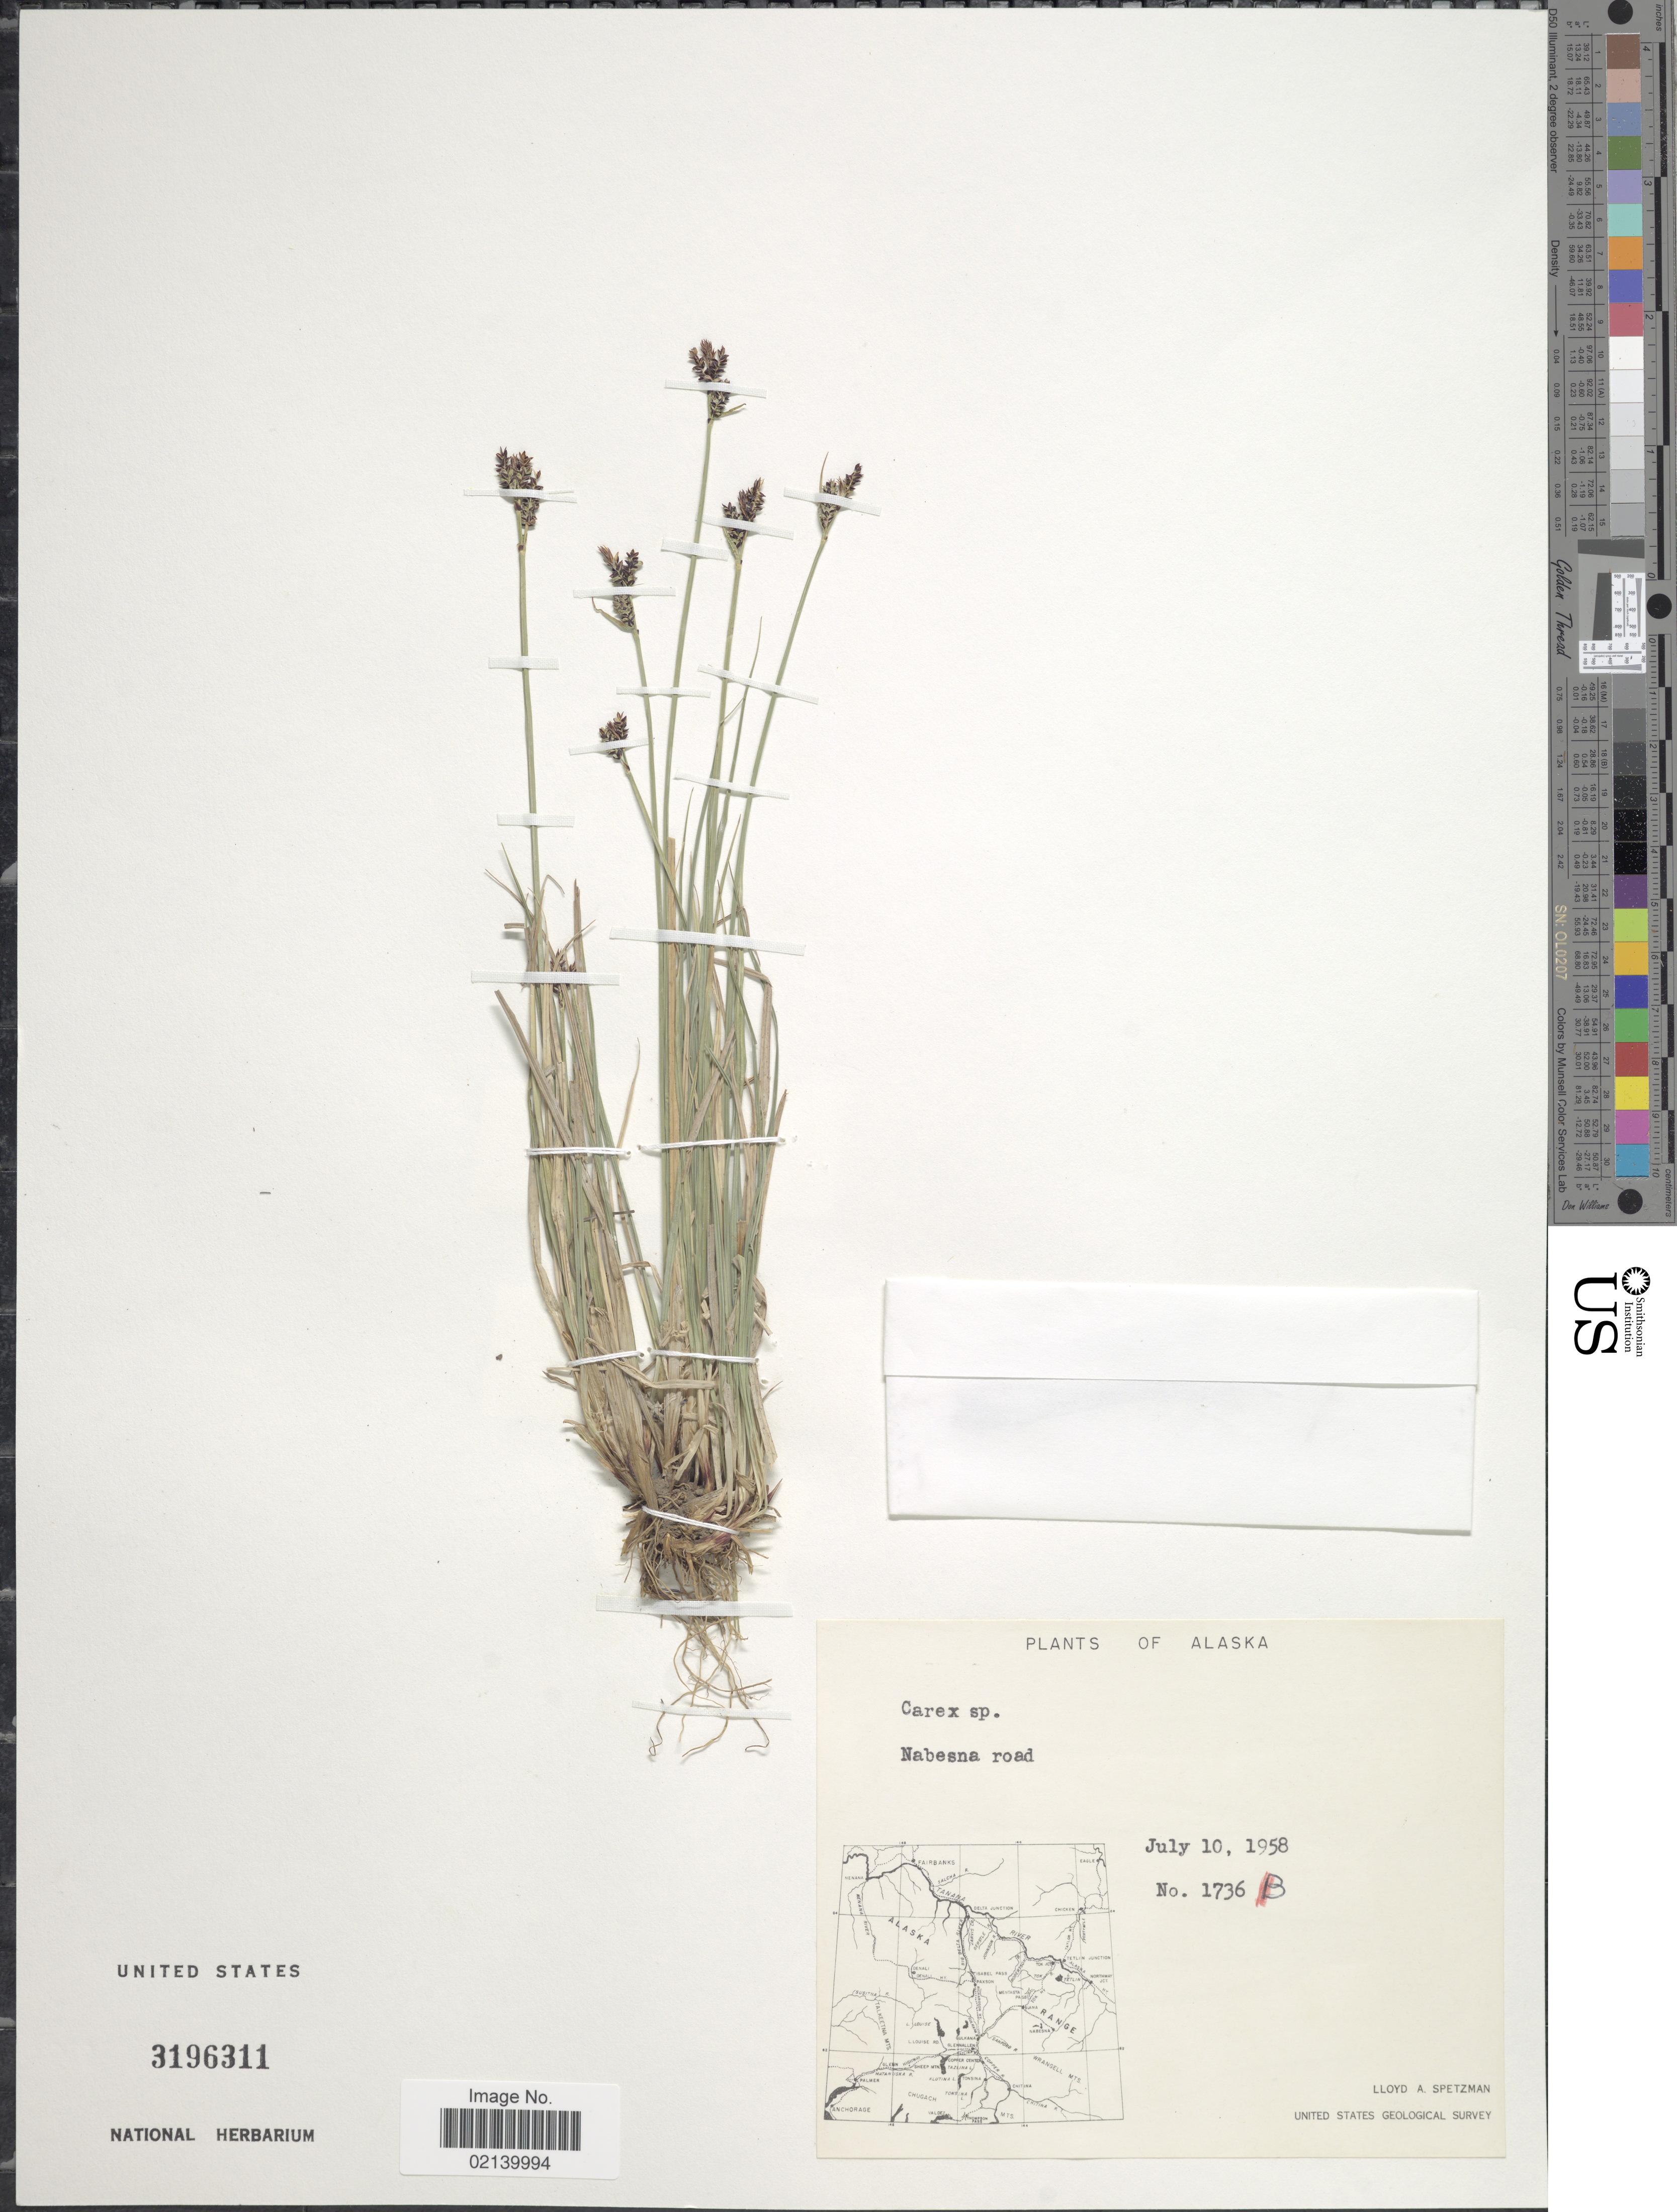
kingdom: Plantae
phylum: Tracheophyta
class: Liliopsida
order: Poales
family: Cyperaceae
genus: Carex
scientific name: Carex sp.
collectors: L. Spetzman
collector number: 1736B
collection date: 1958-07-10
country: United States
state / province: Alaska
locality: Nabesna road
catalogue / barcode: US 3196311